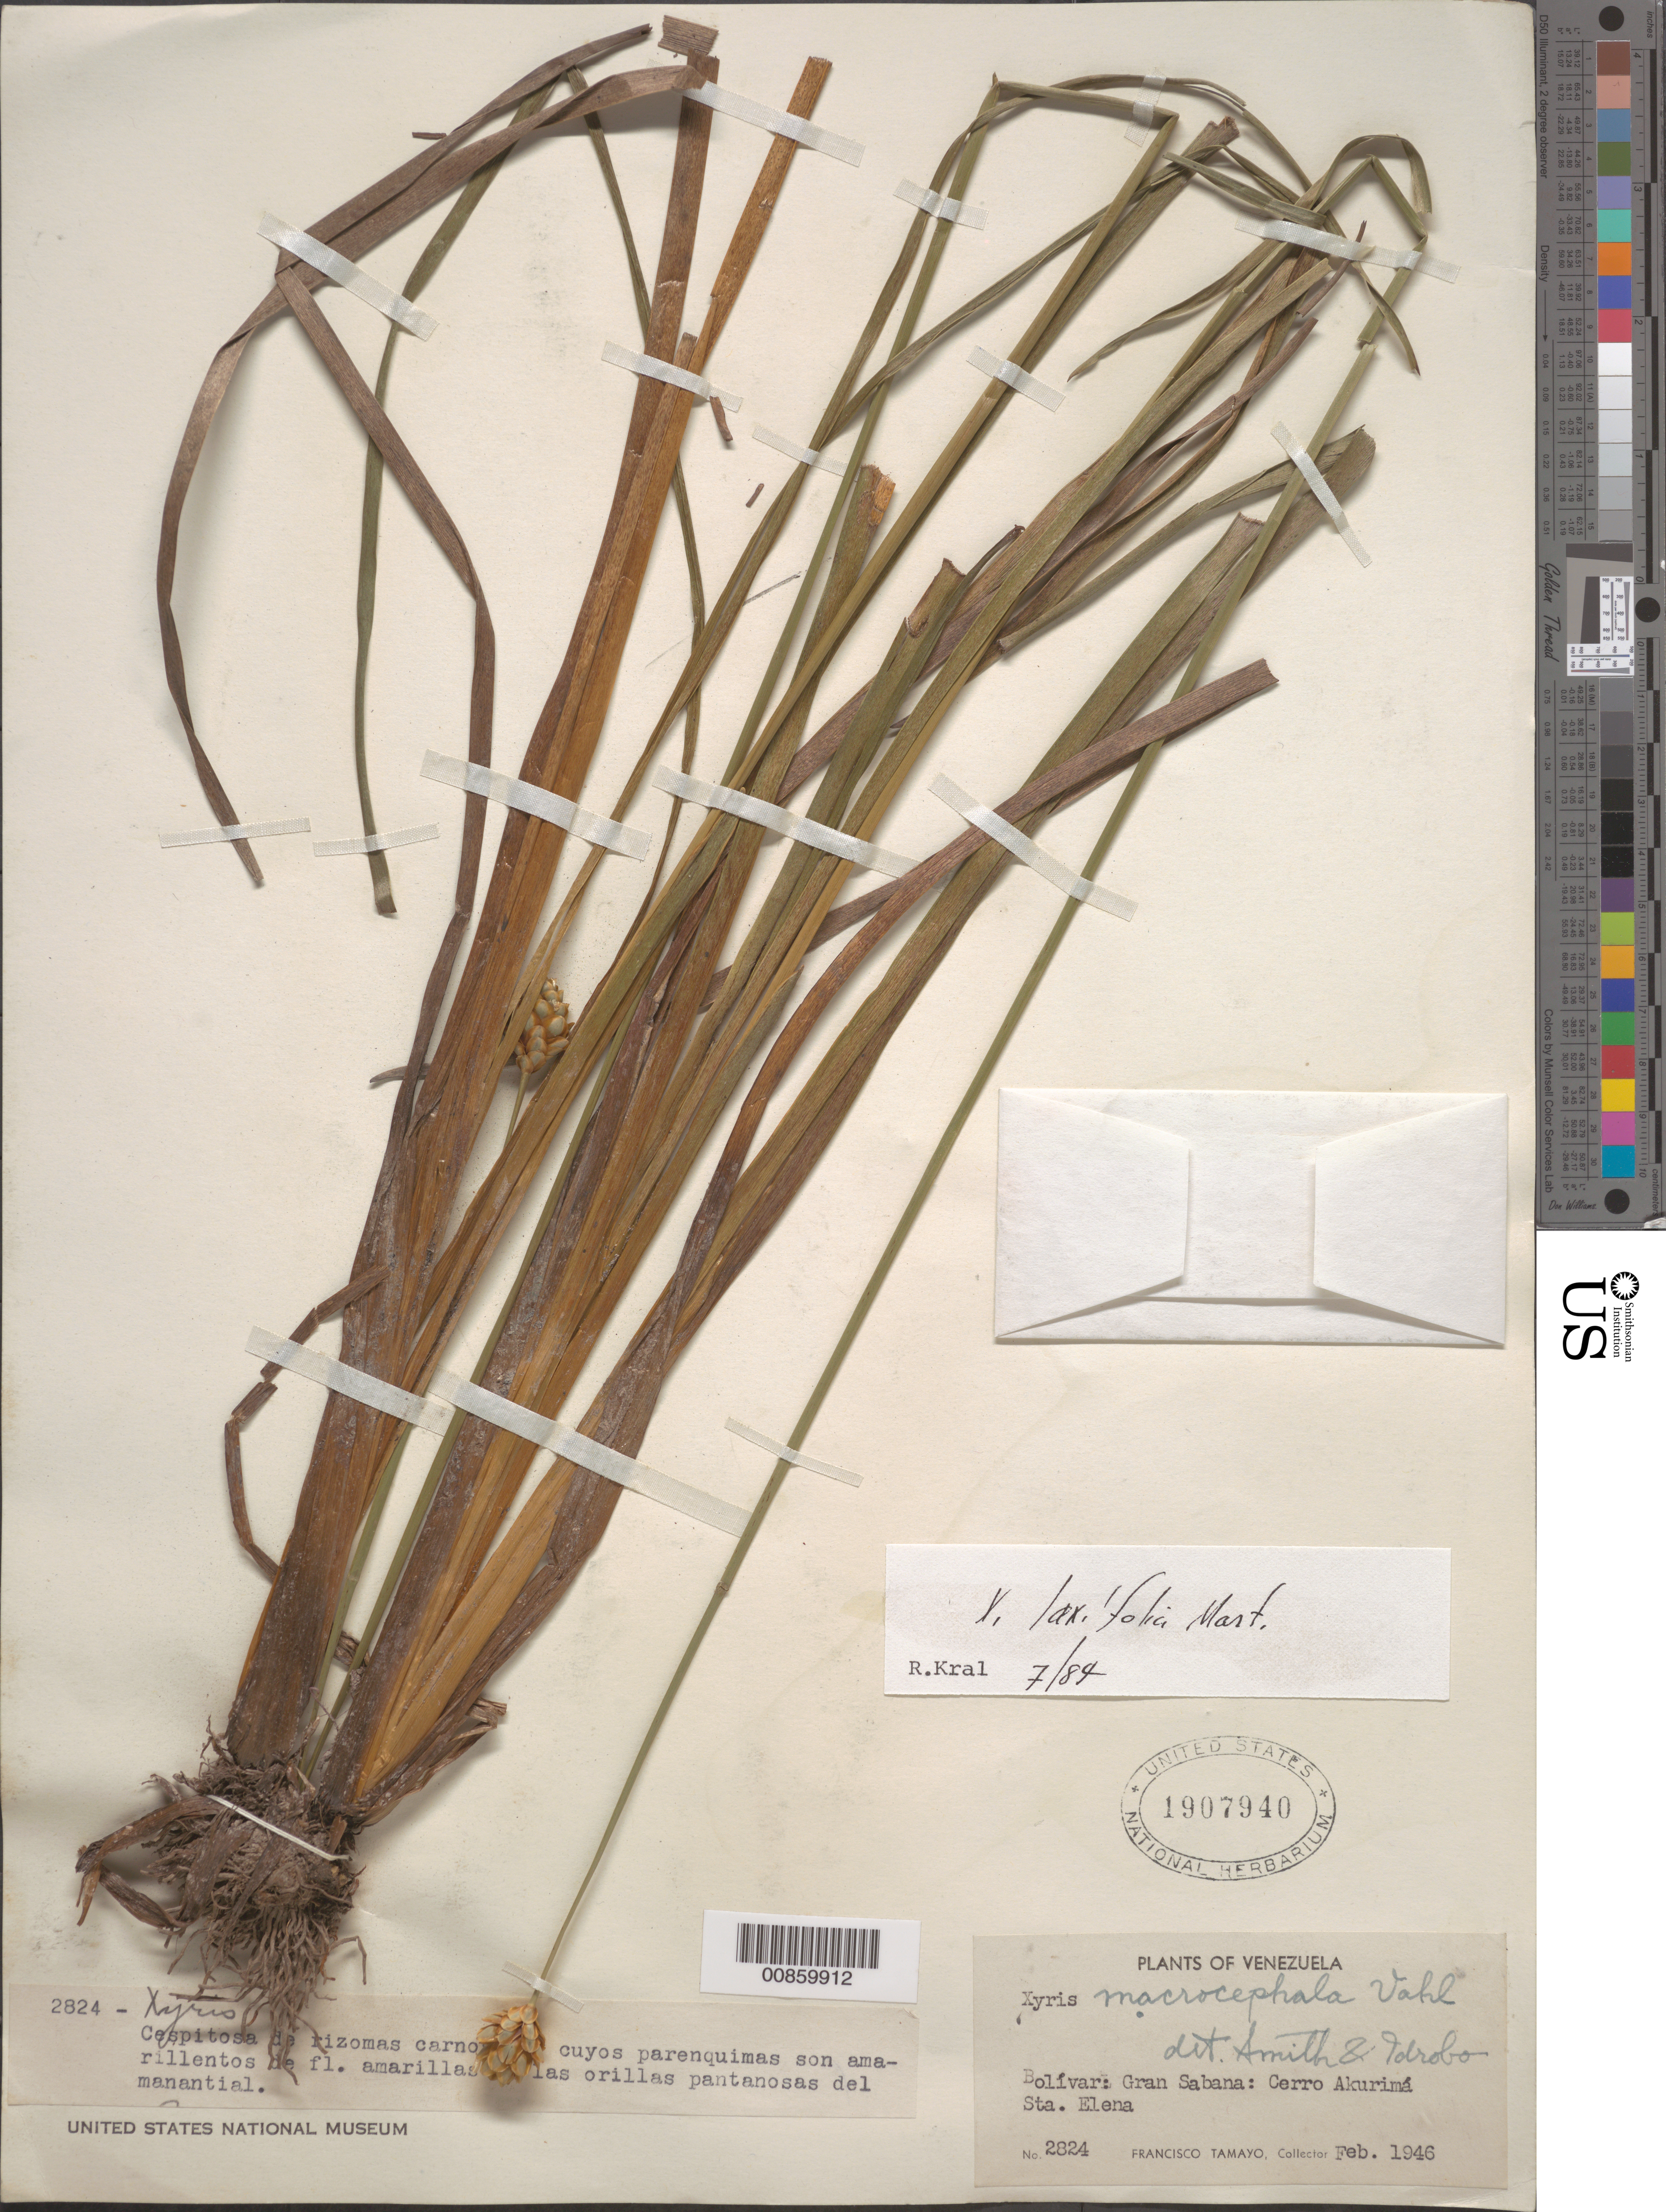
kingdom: Plantae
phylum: Tracheophyta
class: Liliopsida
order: Poales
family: Xyridaceae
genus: Xyris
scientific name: Xyris laxifolia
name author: Mart.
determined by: Kral, Robert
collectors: F. Tamayo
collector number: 2824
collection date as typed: Feb-46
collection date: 1946-02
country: Venezuela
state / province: Bolívar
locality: Gran Sabana, Sta. Elena, Cerro de Acurimá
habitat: Orillas pantanosas del manantial.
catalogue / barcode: US 1907940